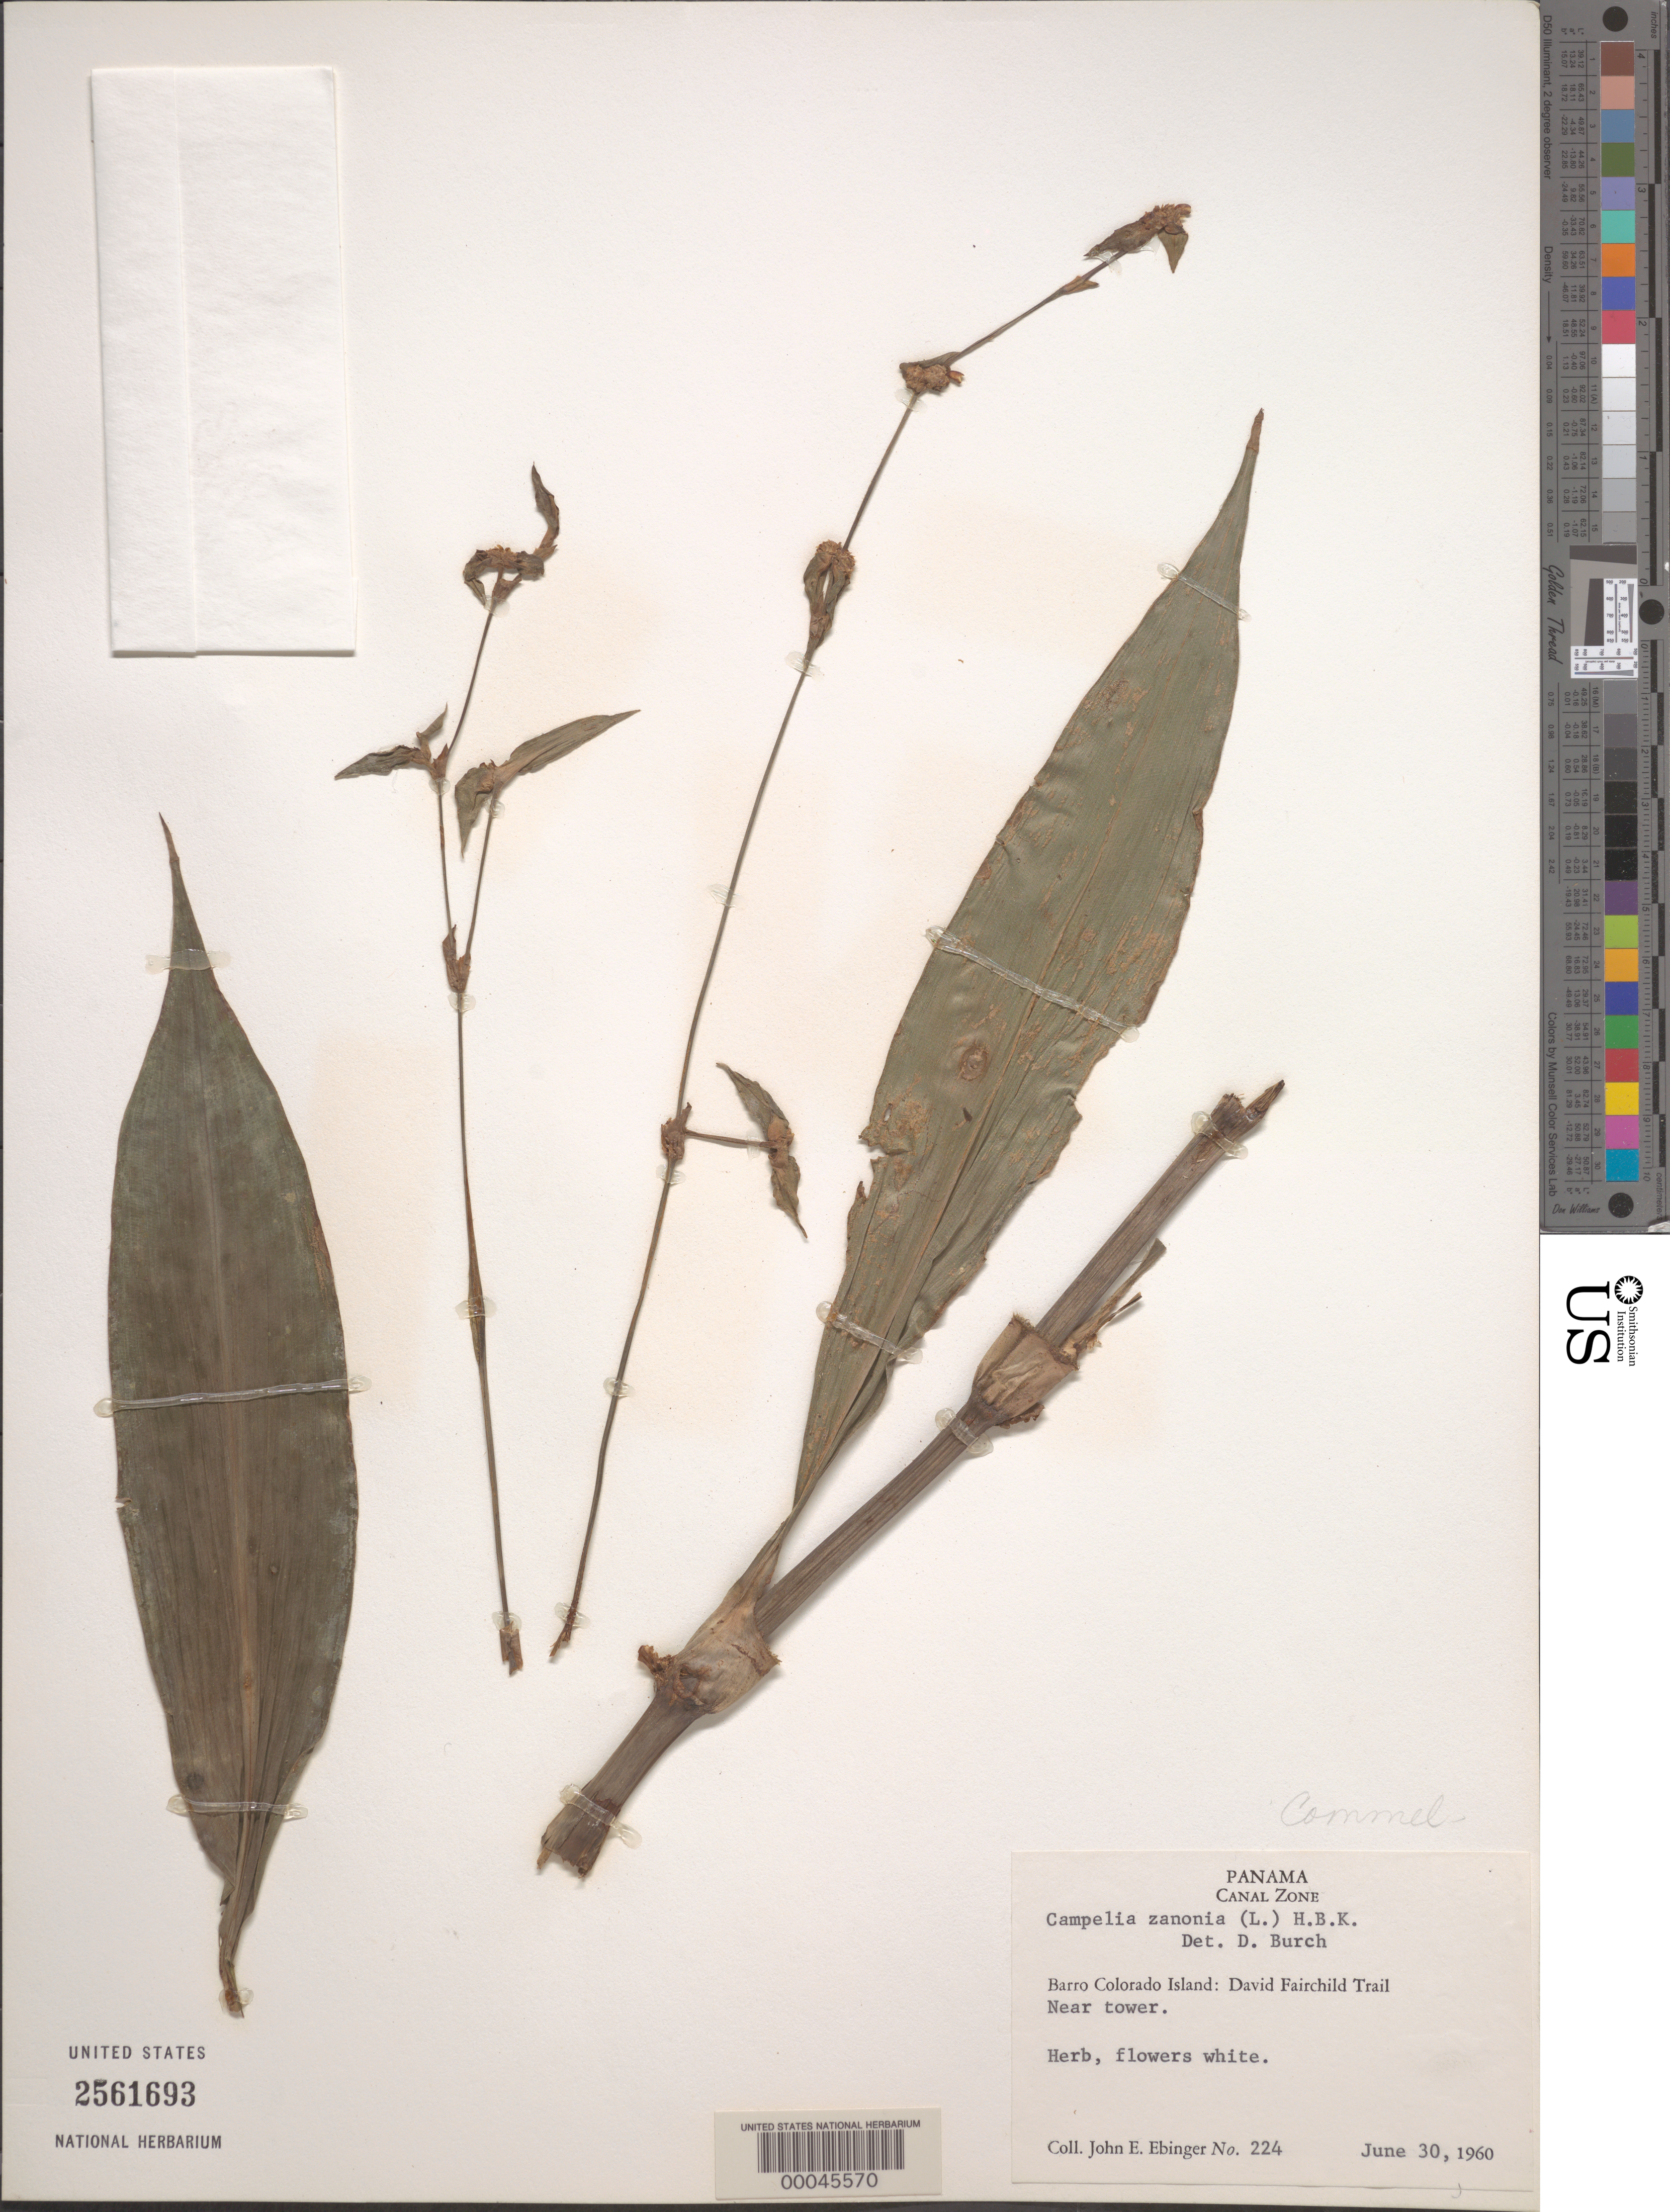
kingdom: Plantae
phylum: Tracheophyta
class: Liliopsida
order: Commelinales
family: Commelinaceae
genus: Tradescantia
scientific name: Tradescantia zanonia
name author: (L.) Sw.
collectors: J. Ebinger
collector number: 224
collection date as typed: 30 Jun 1960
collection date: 1960-06-30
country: Panama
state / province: Panamá Oeste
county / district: Canal Zone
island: Barro Colorado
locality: Barro Colorado I.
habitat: Trailside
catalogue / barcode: US 2561693